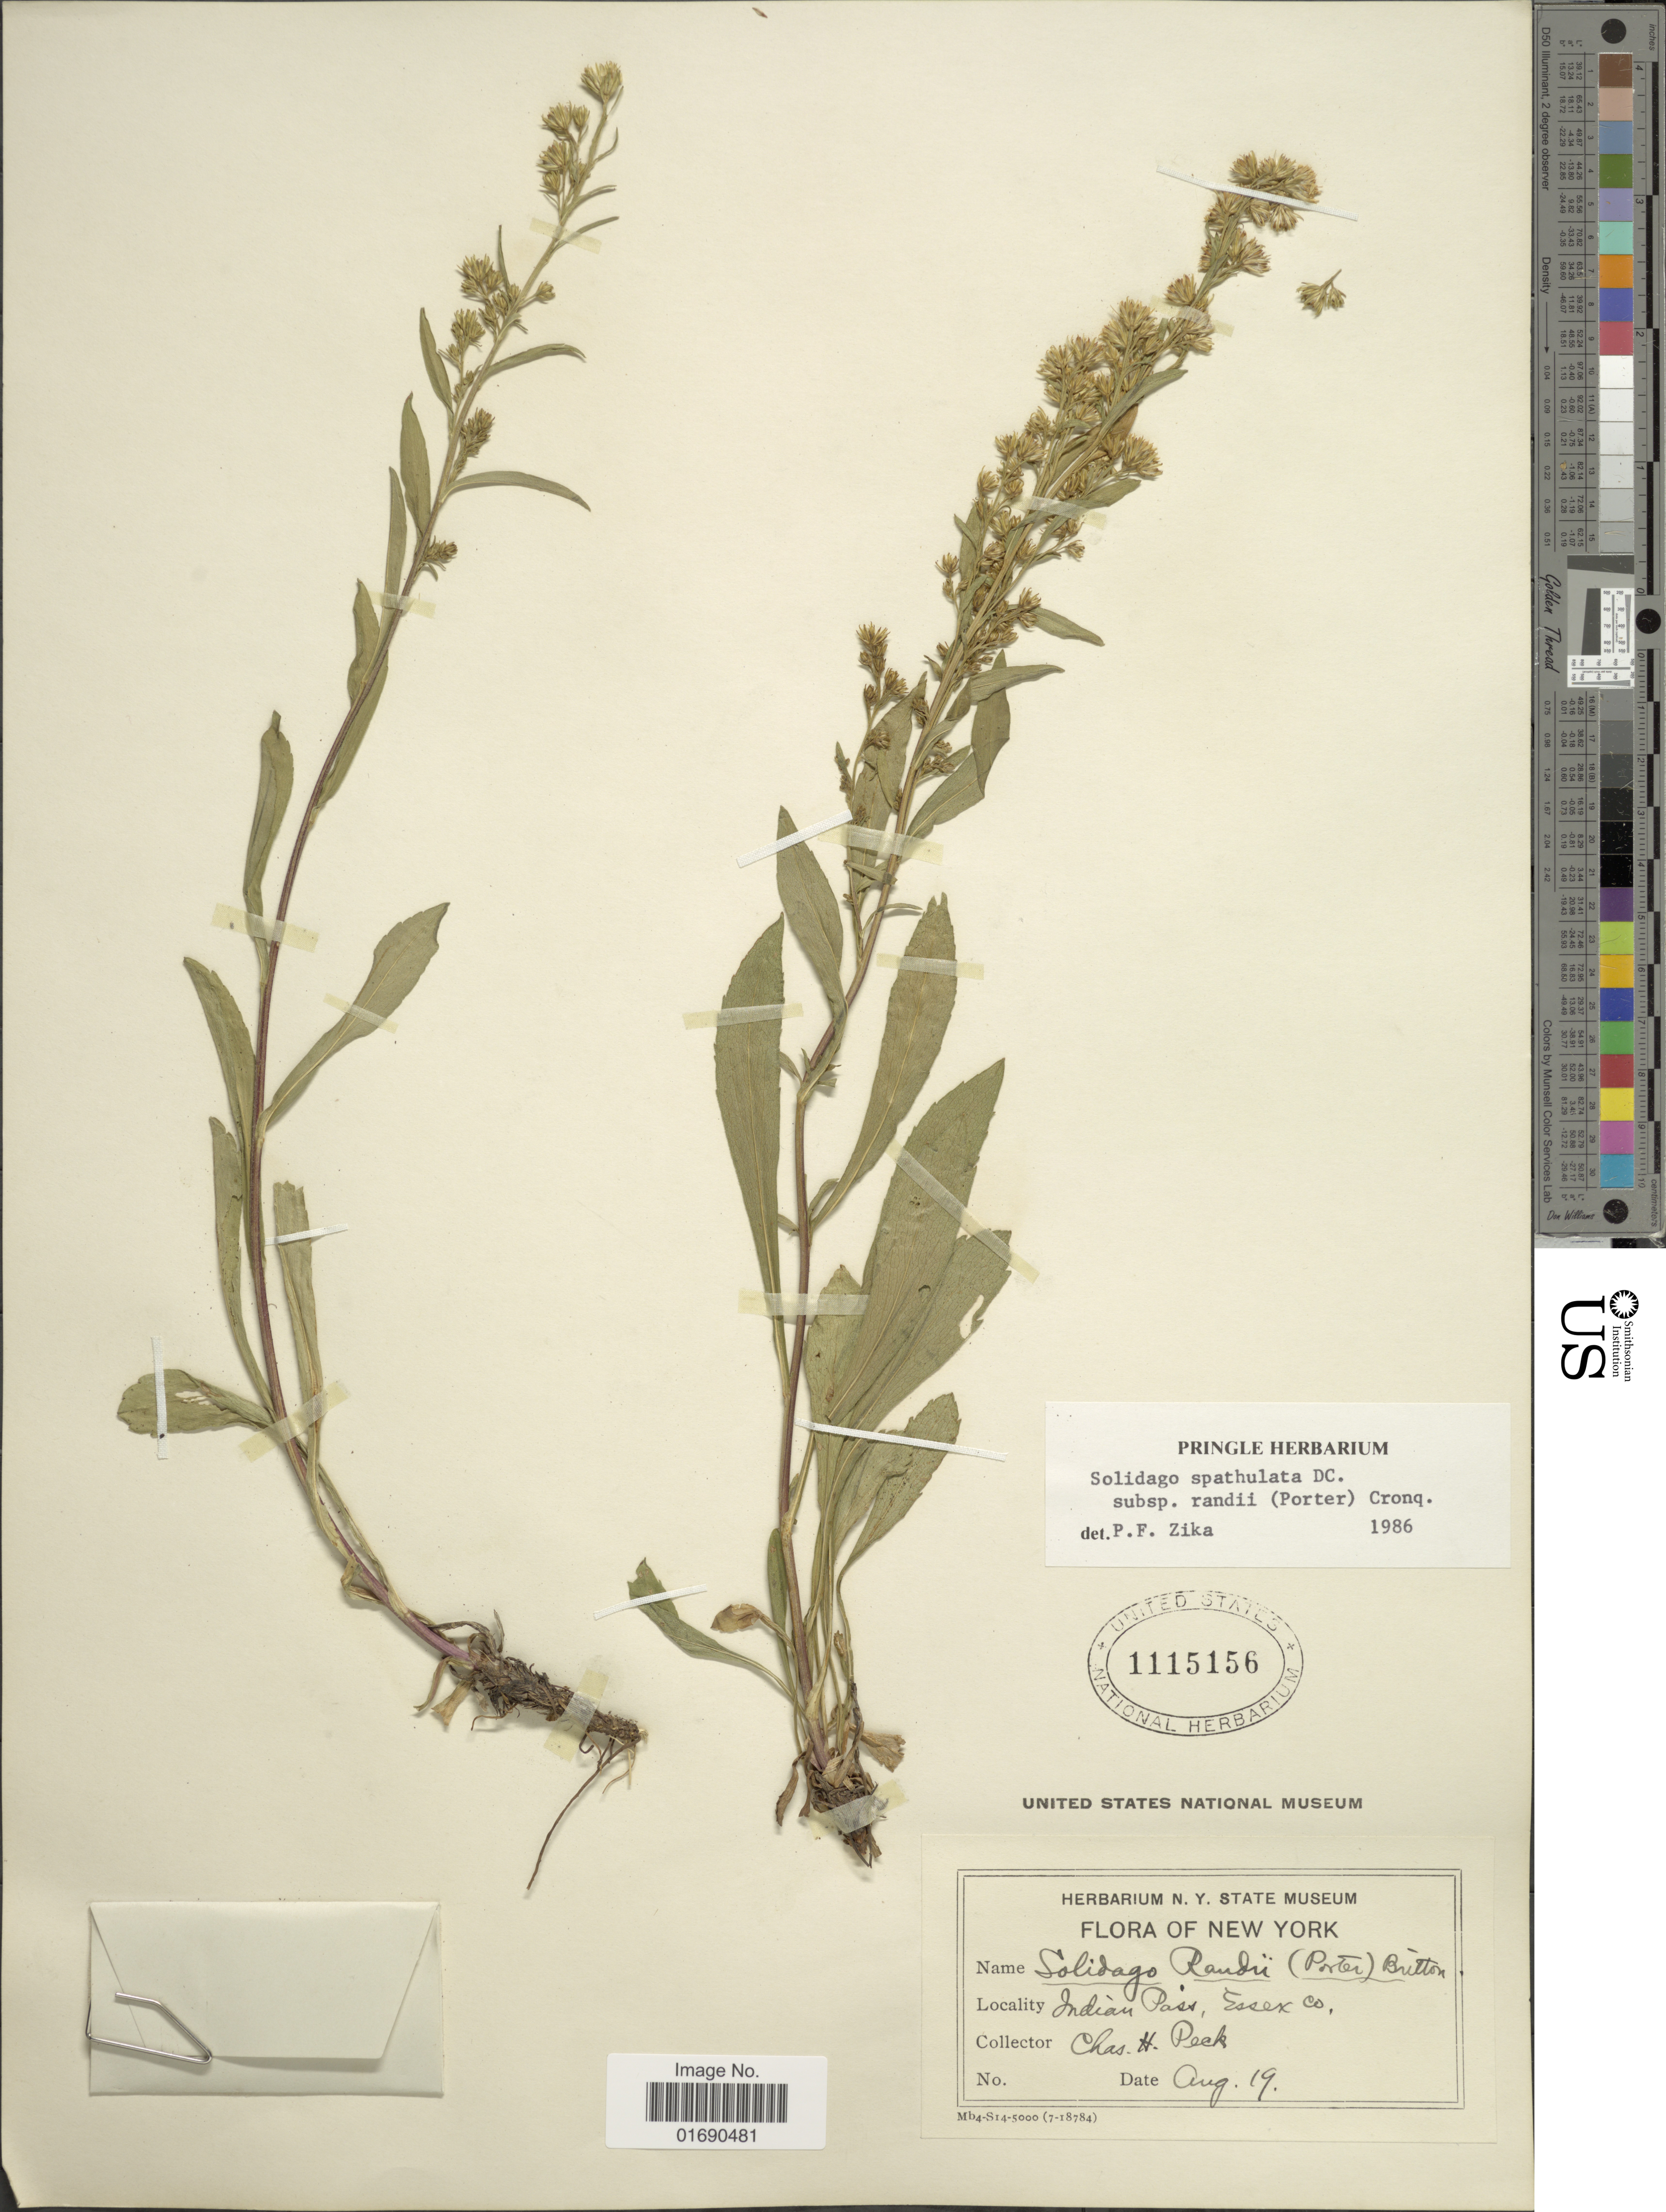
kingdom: Plantae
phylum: Tracheophyta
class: Magnoliopsida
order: Asterales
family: Asteraceae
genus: Solidago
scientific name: Solidago randii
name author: (Porter) Britton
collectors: C. H. Peck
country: United States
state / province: New York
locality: Indian Pass, Essex Co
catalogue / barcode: US 1115156